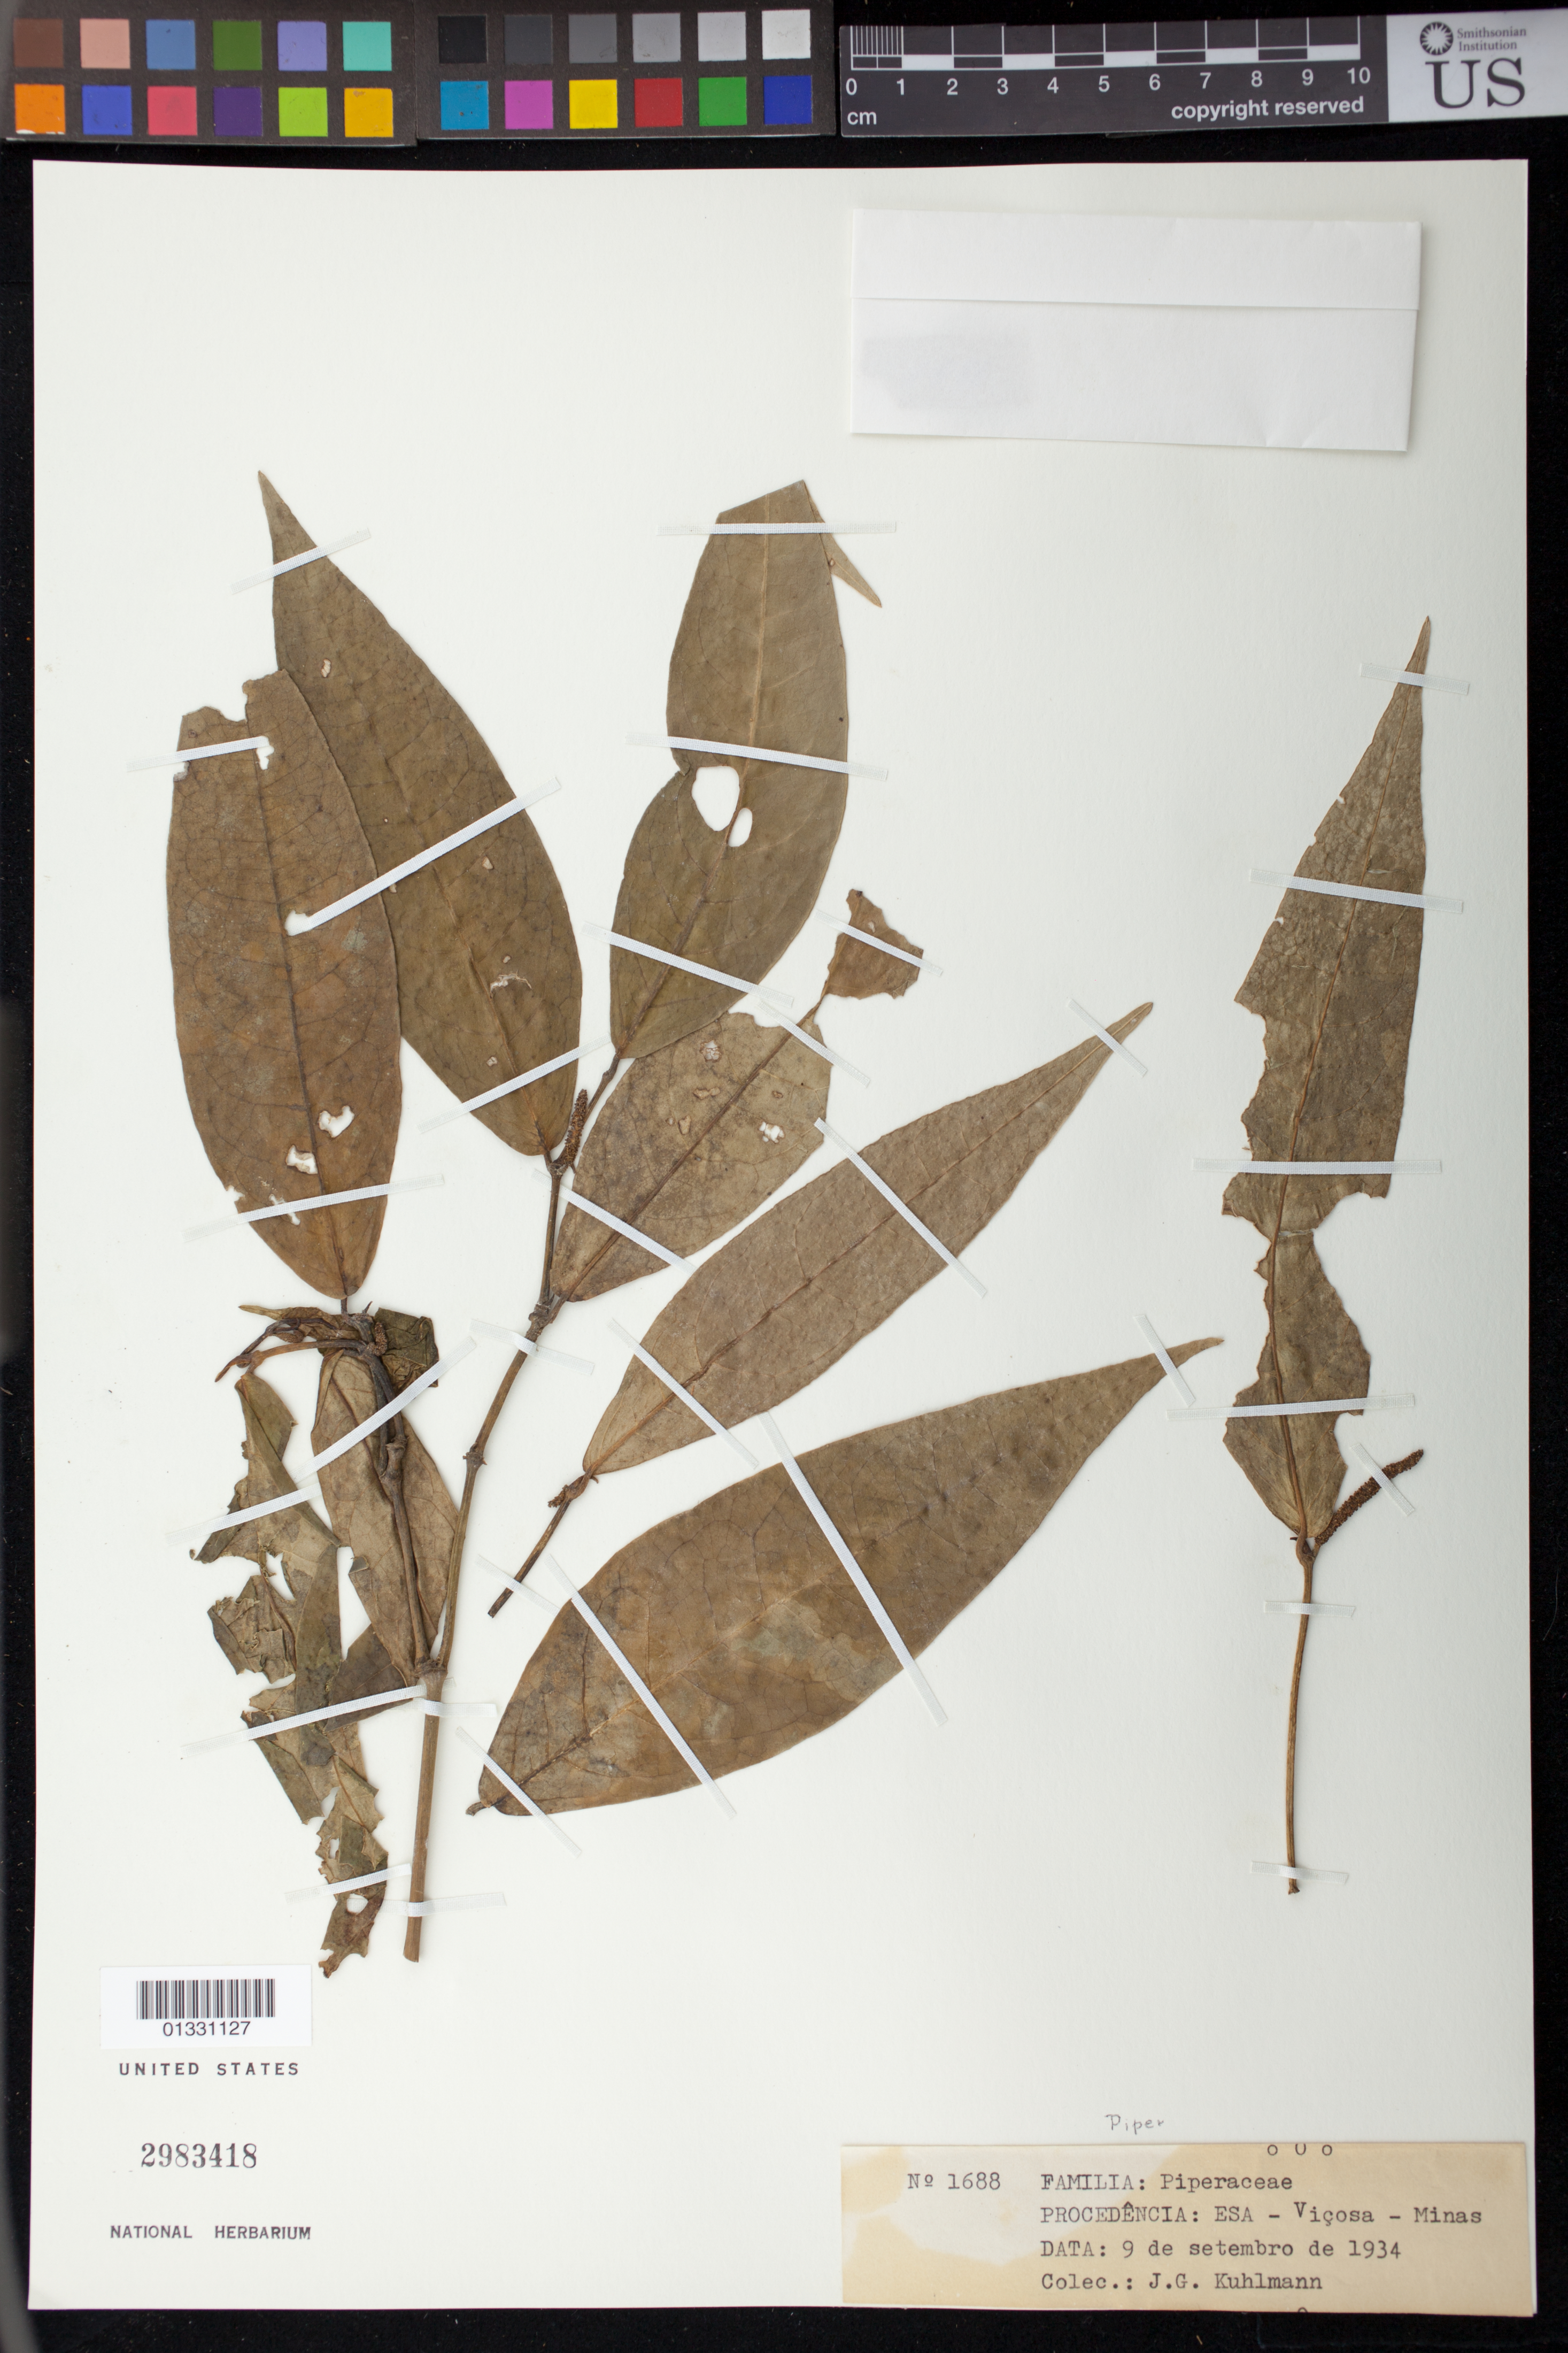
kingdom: Plantae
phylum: Tracheophyta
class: Magnoliopsida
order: Piperales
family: Piperaceae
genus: Piper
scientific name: Piper sp.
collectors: J. G. Kuhlmann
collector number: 1688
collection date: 1934-09-09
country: Brazil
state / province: Minas Gerais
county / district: Viçosa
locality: ESA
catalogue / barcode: US 2983418